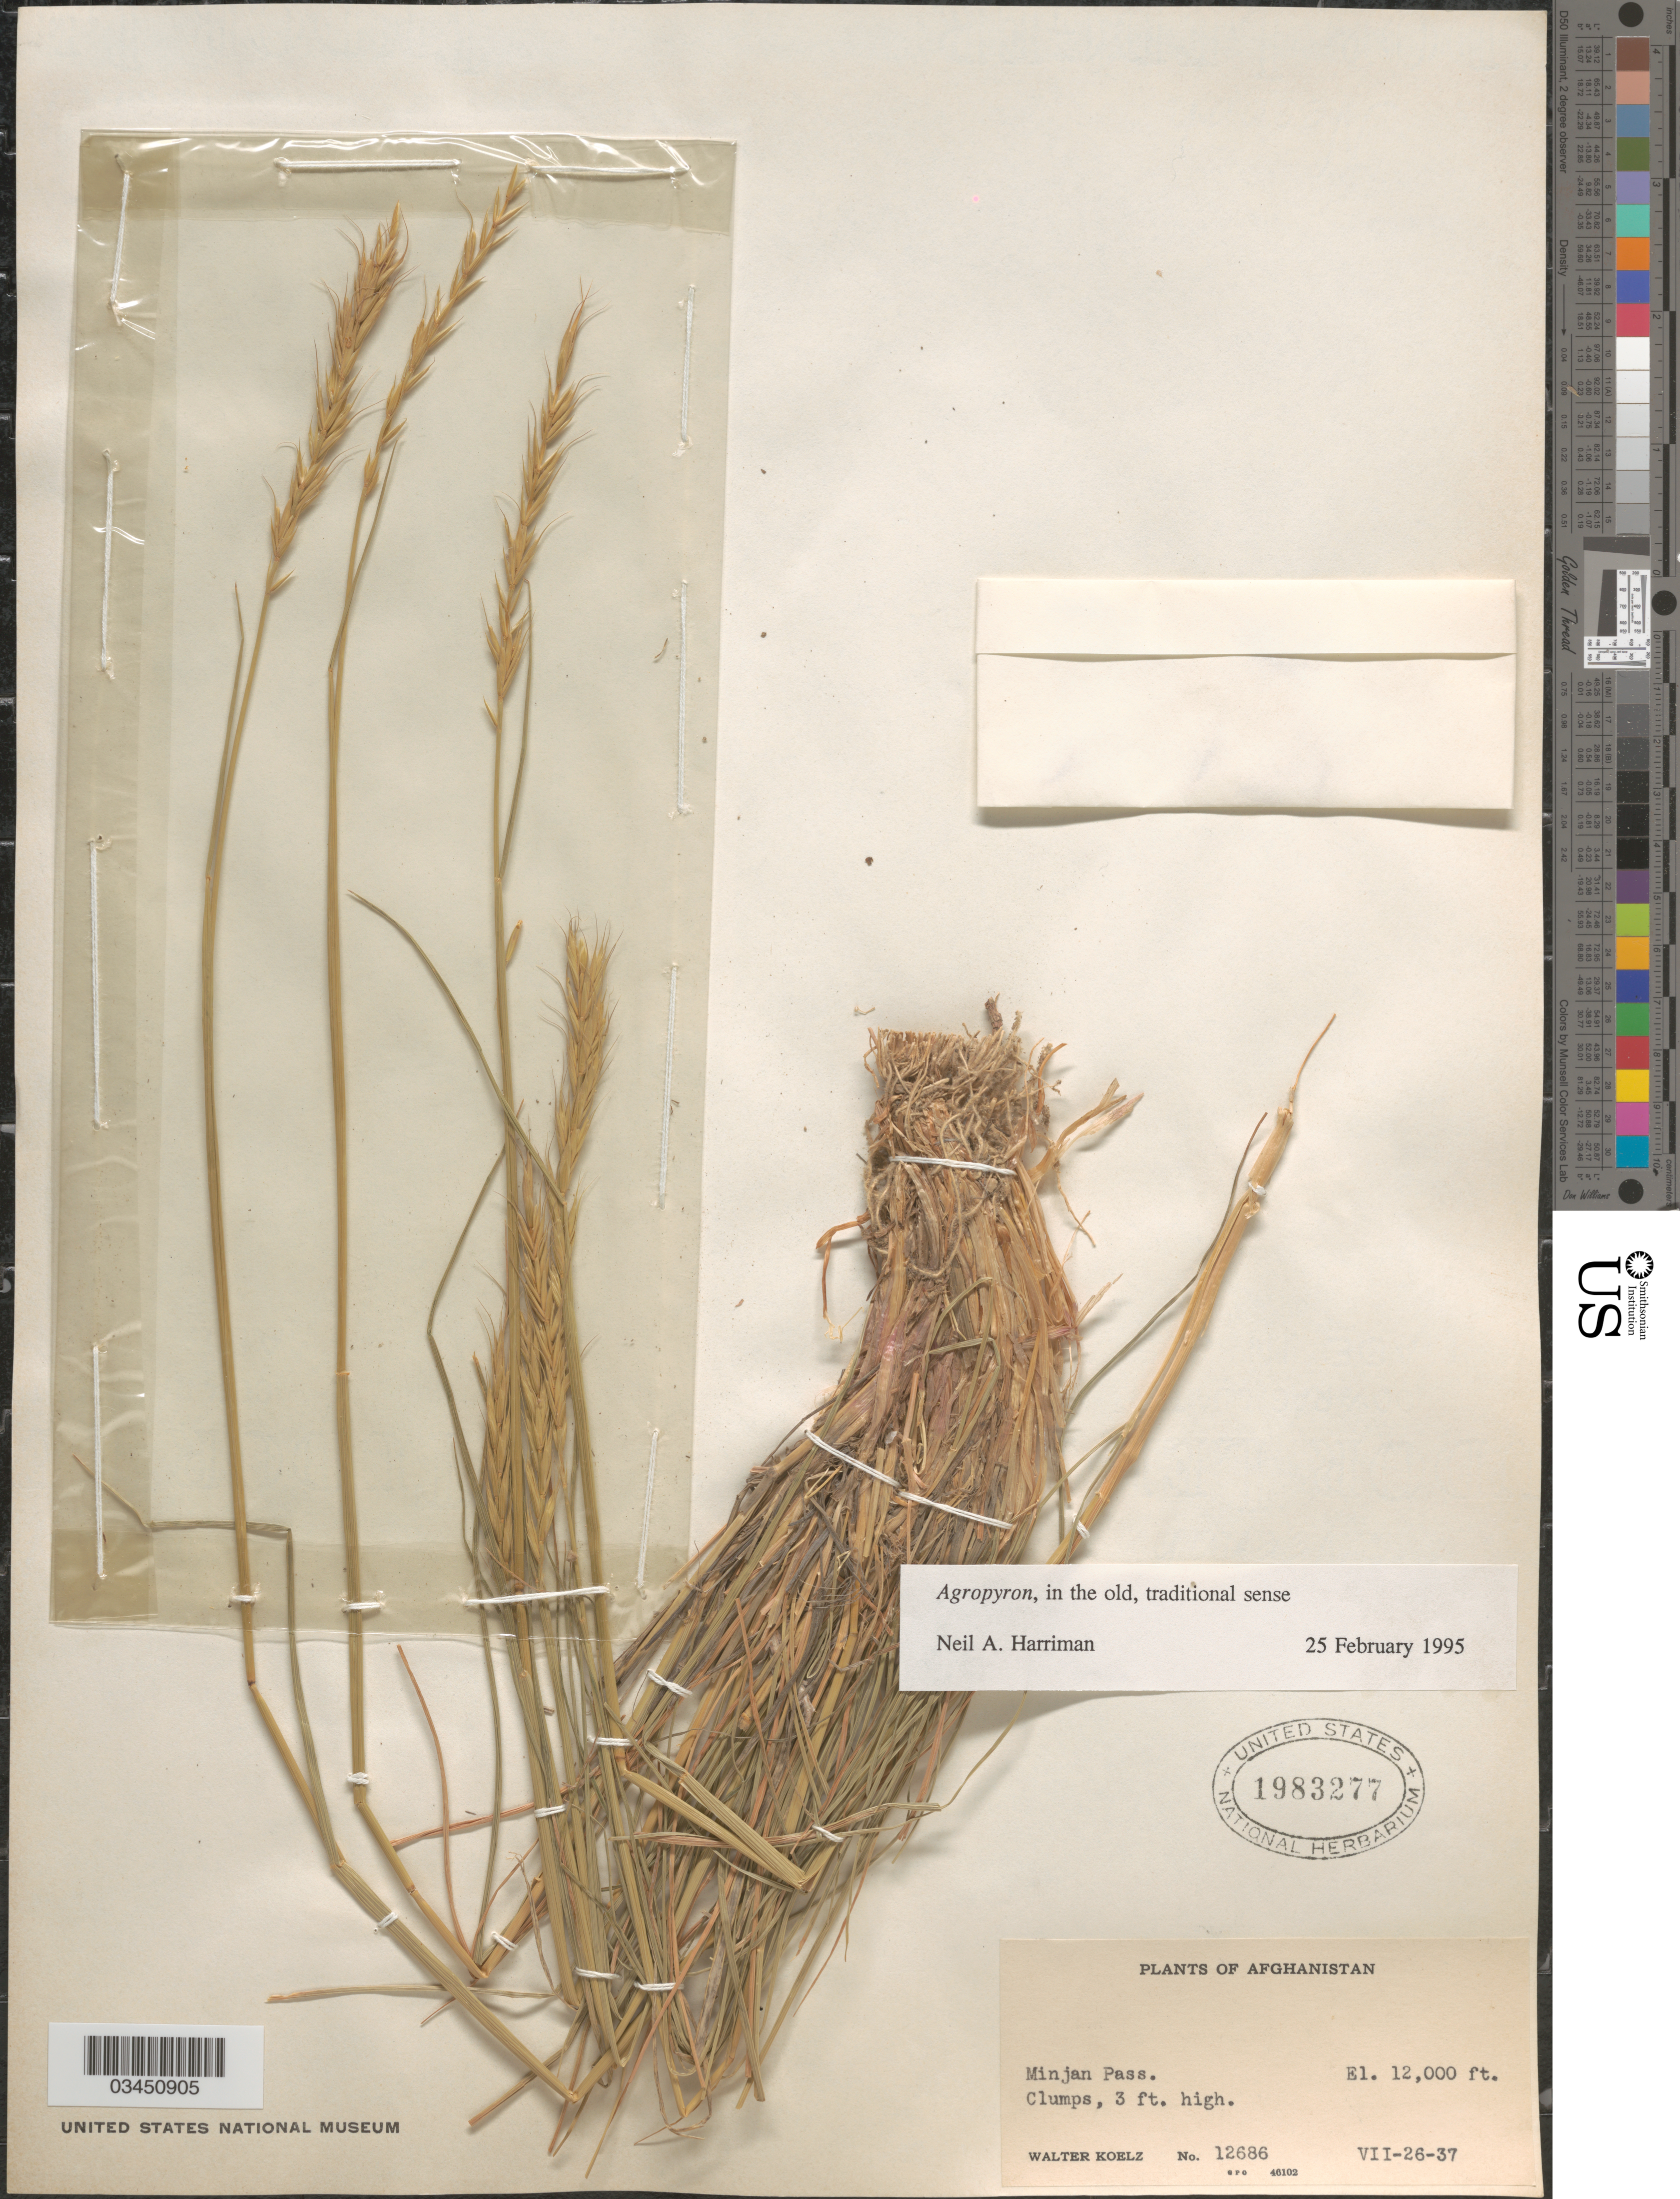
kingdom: Plantae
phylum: Tracheophyta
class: Liliopsida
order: Poales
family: Poaceae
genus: Elymus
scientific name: Elymus sp.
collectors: W. N. Koelz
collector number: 12686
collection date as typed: Transcribed d/m/y: 26/7/37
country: Afghanistan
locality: Minjan Pass.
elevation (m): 3658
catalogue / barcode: US 1983277